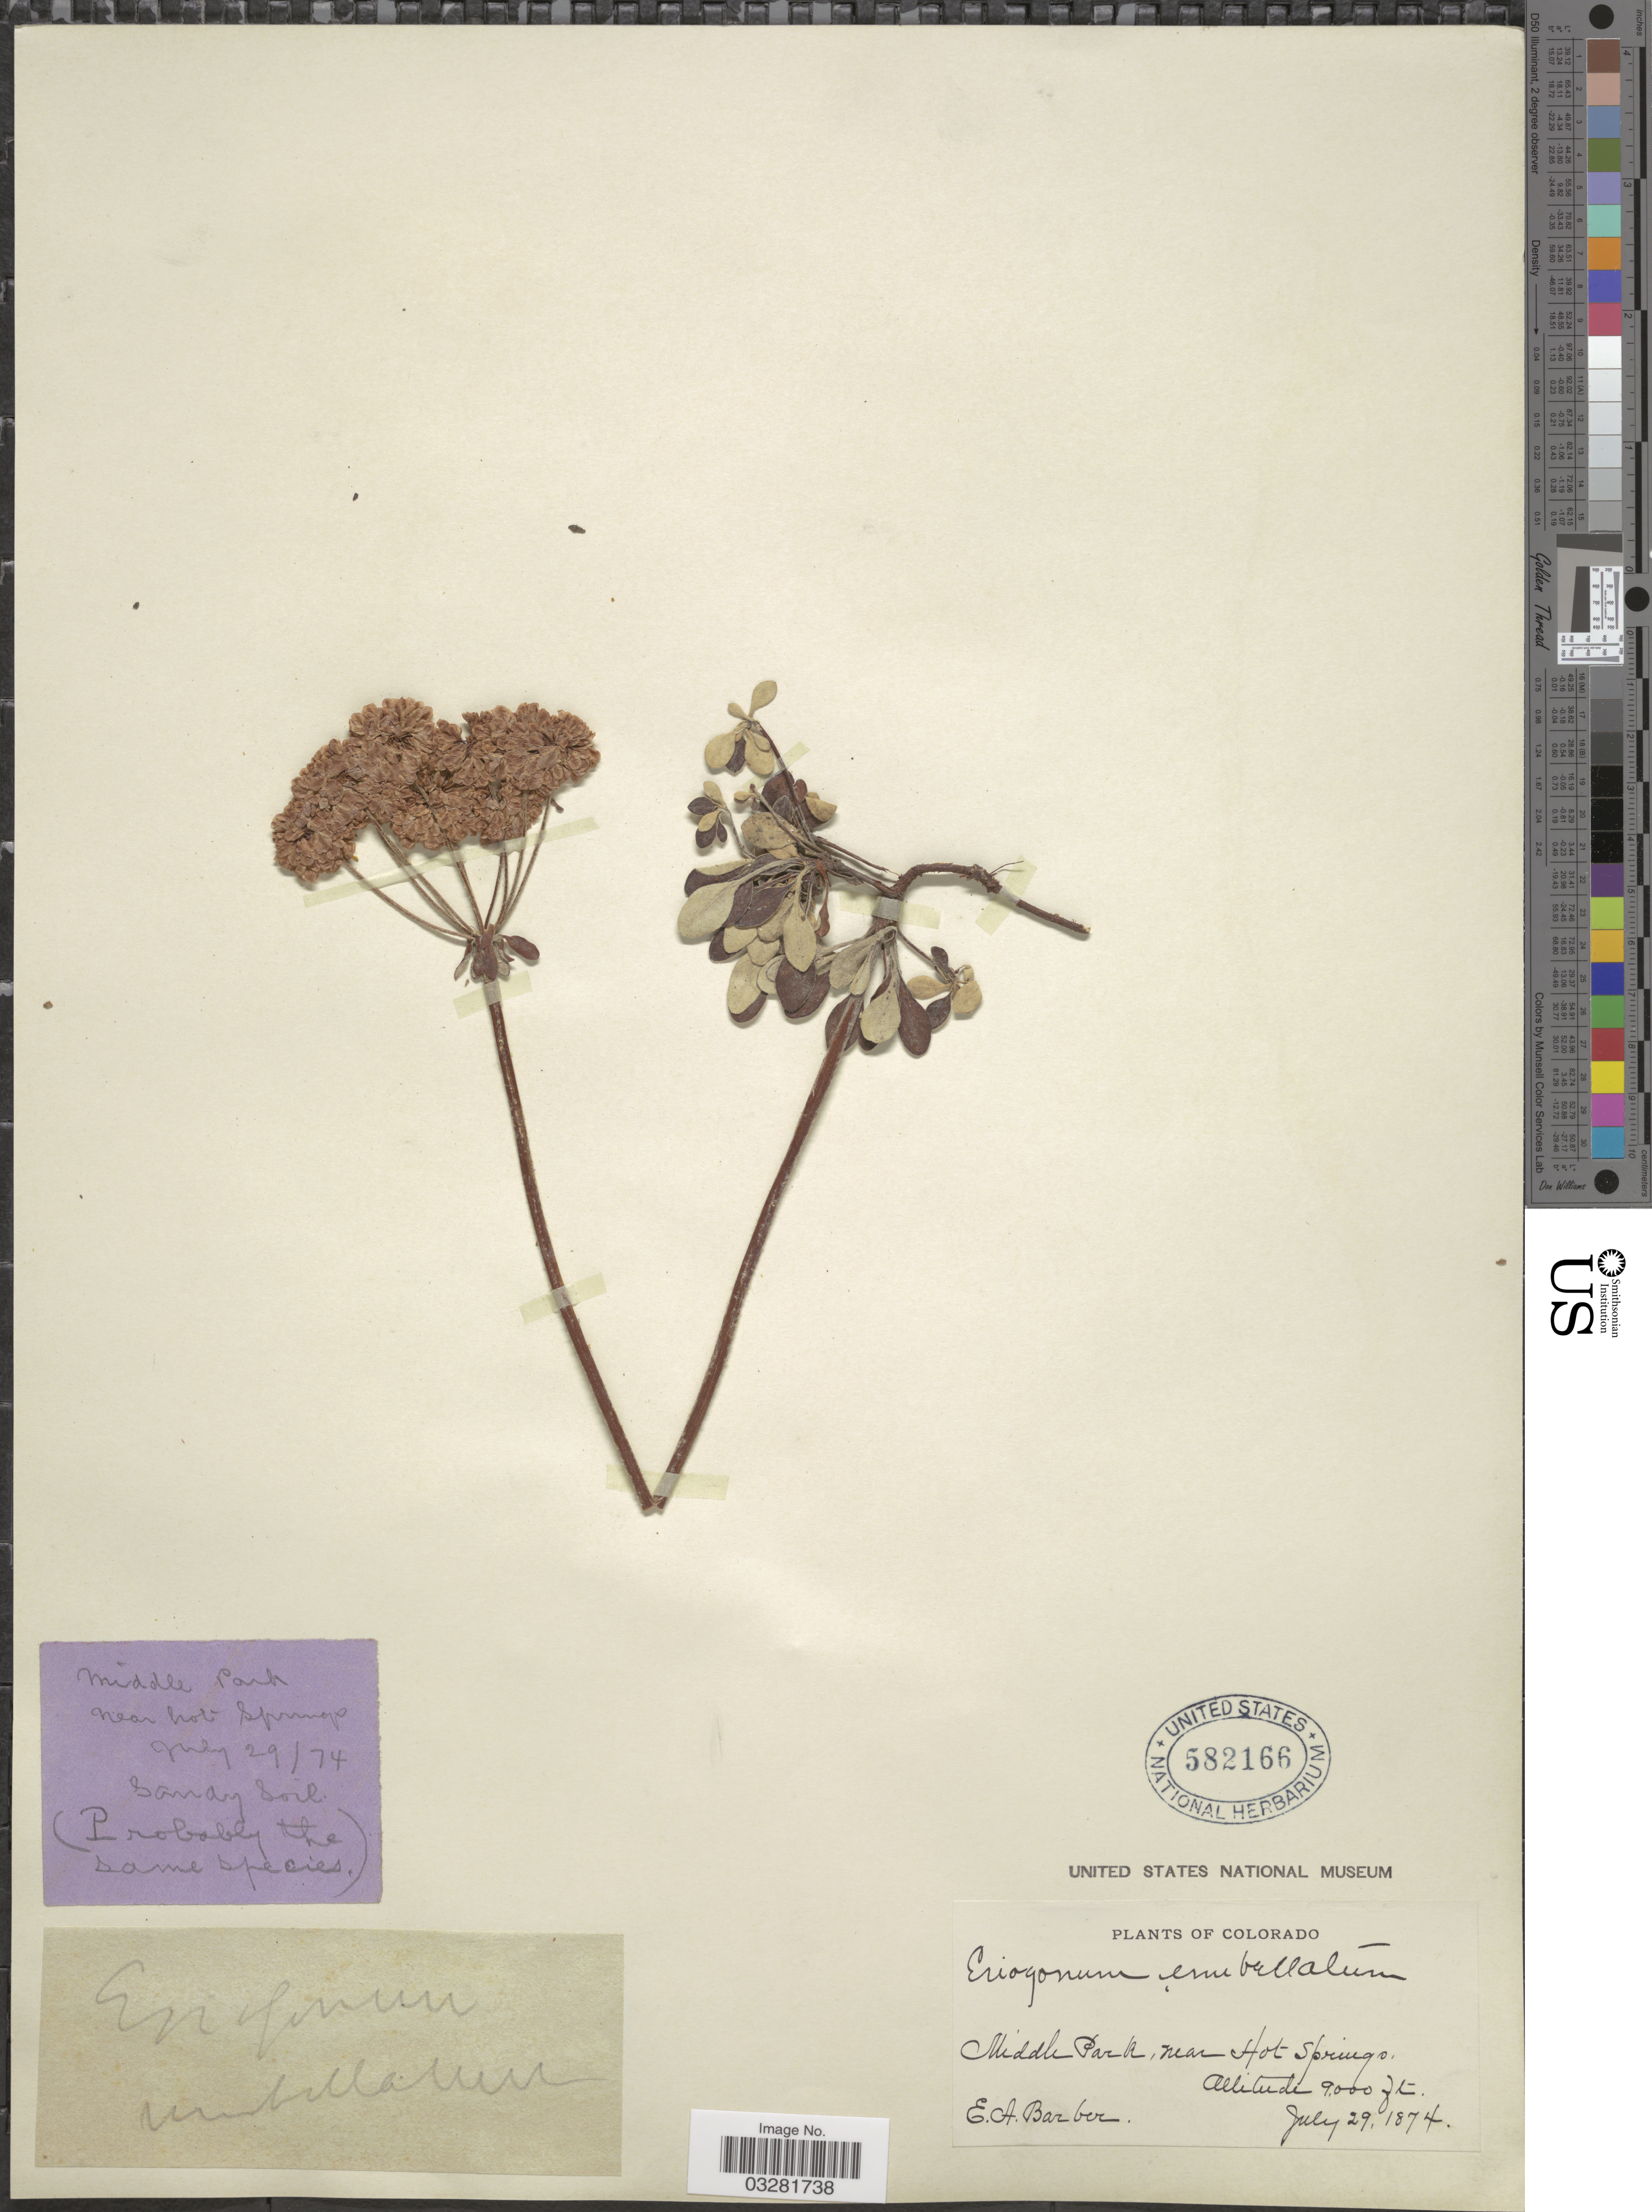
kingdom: Plantae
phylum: Tracheophyta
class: Magnoliopsida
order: Caryophyllales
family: Polygonaceae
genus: Eriogonum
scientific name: Eriogonum umbellatum var. subalpinum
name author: M.E. Jones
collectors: E. Barber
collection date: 1874-07-29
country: United States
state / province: Colorado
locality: Middle Park, near Hot Springs.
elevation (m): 2743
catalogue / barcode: US 582166